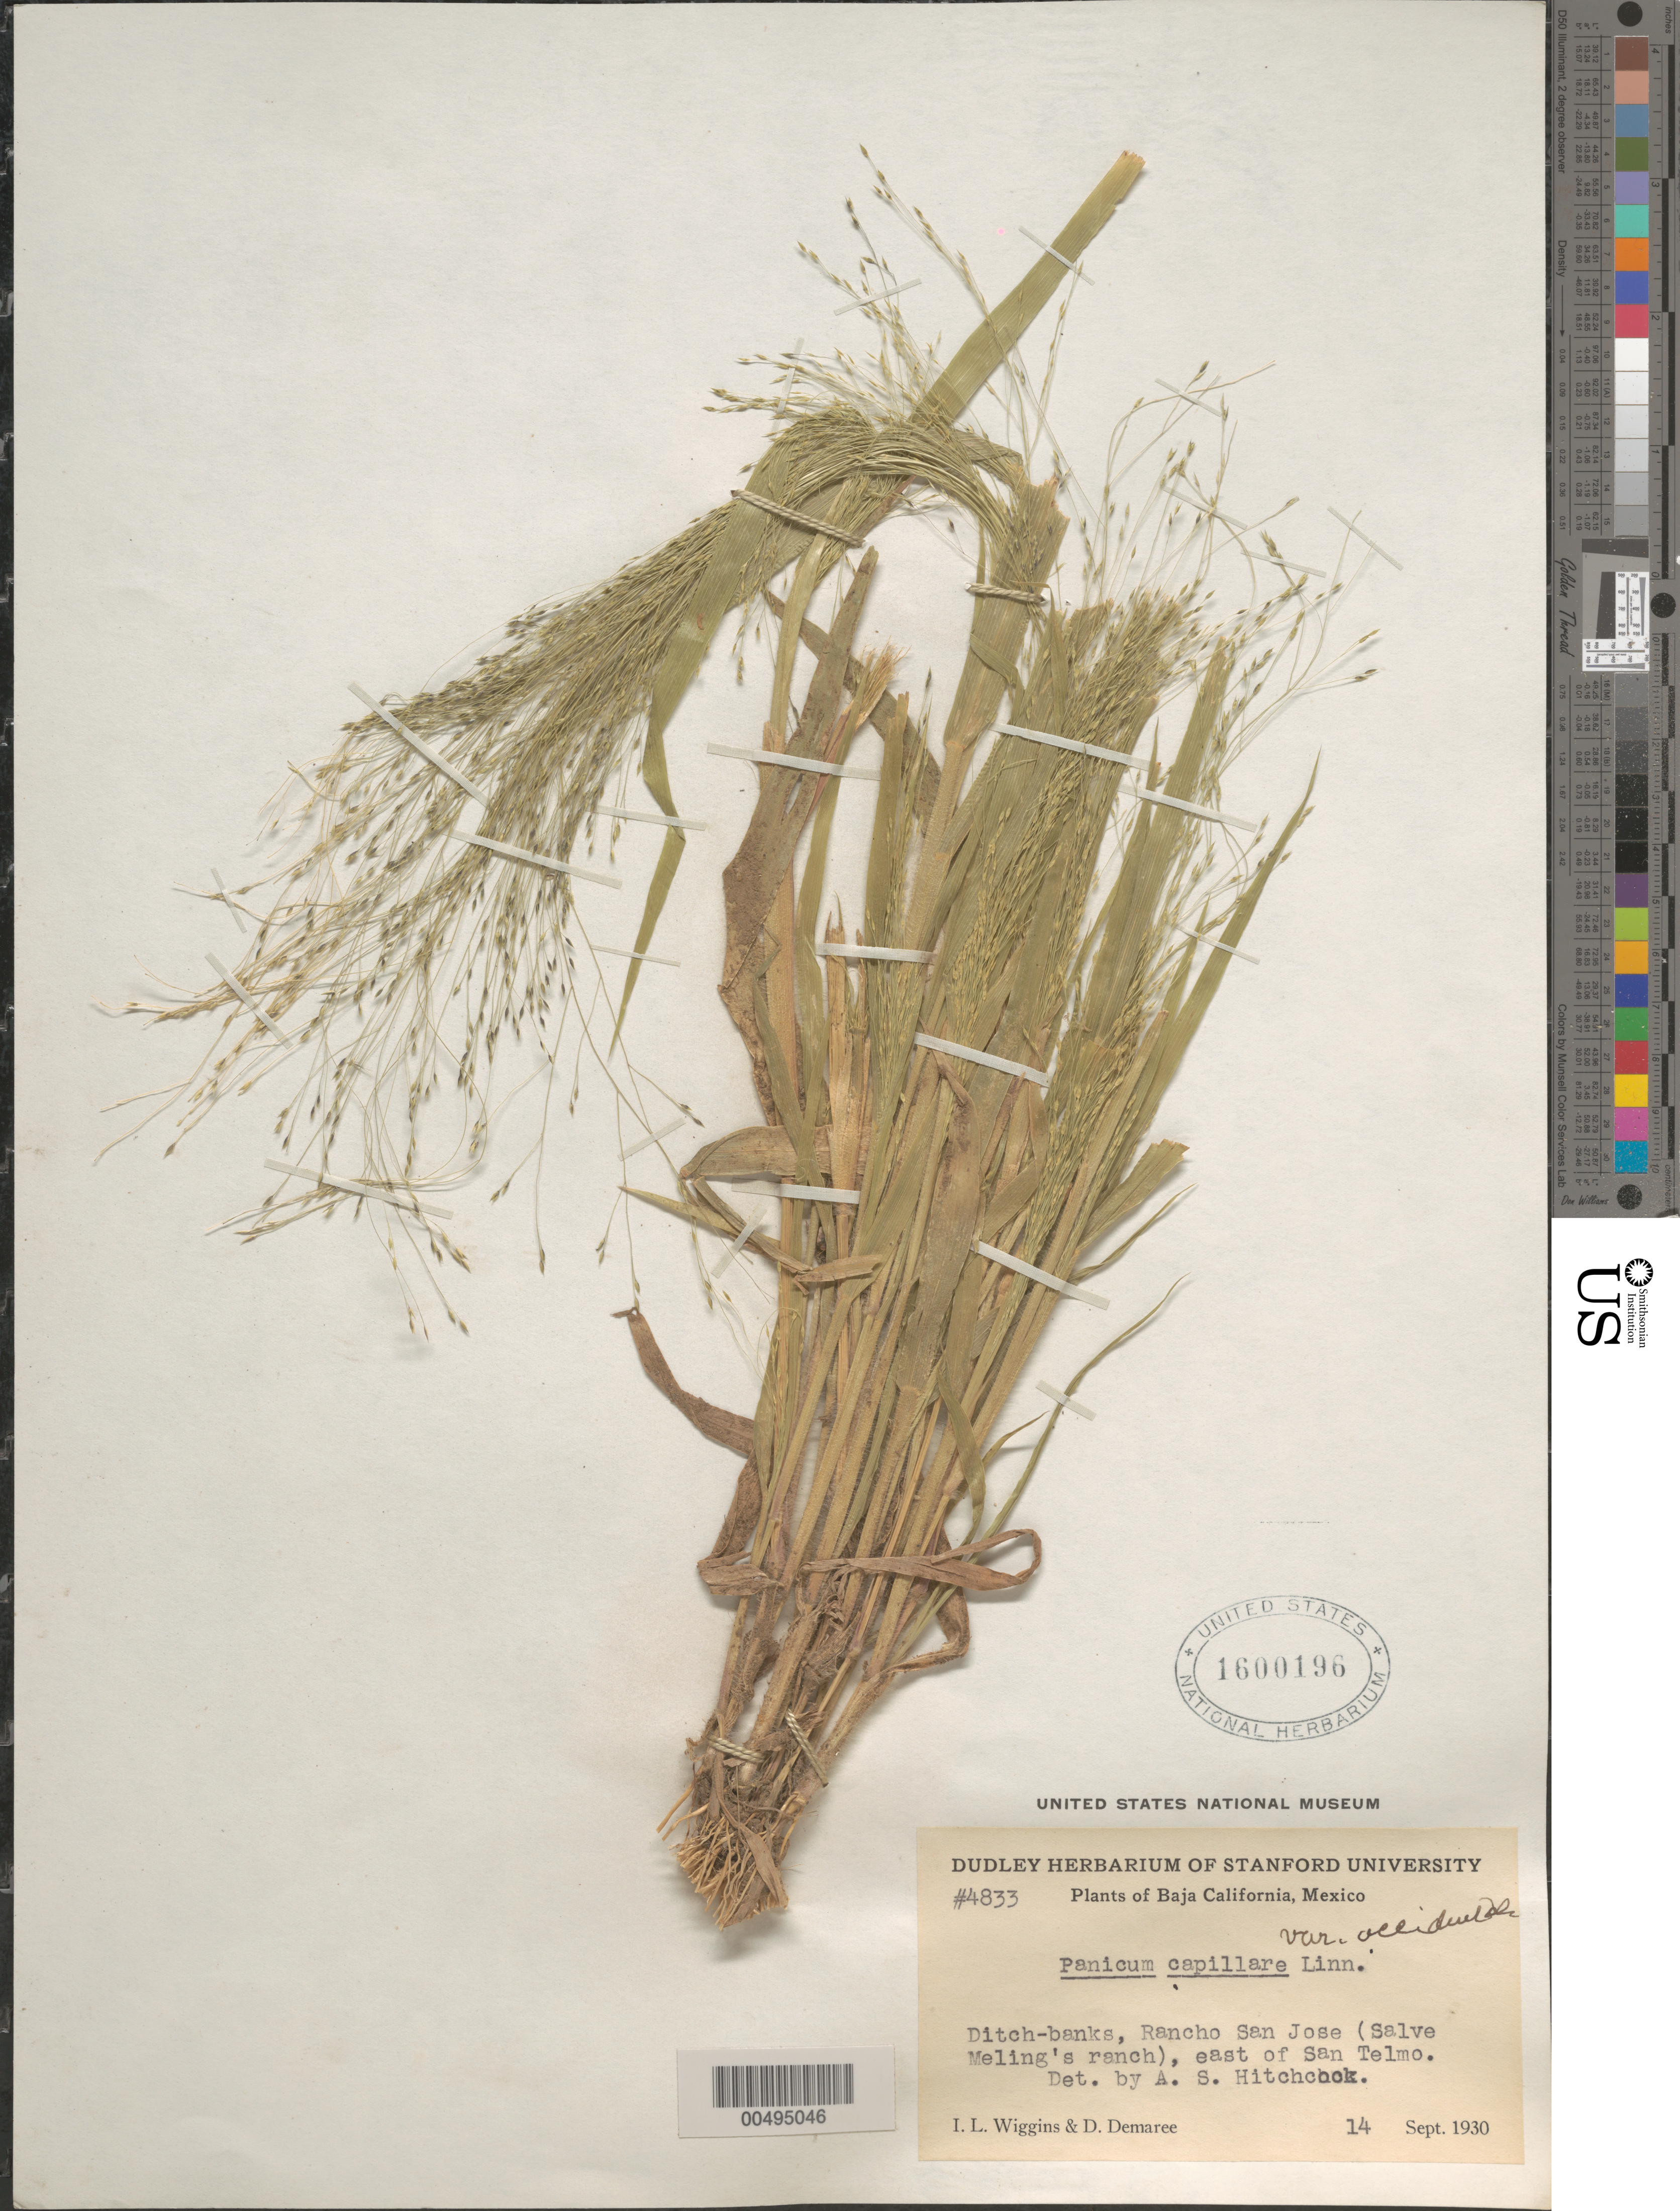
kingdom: Plantae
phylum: Tracheophyta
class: Liliopsida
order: Poales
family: Poaceae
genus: Panicum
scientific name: Panicum capillare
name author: L.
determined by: Hitchcock, Albert S.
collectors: I. L. Wiggins & D. Demaree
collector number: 4833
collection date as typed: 14 Sep 1930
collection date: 1930-09-14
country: Mexico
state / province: Baja California Norte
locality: Rancho San Jose (Salve Meling's ranch), E of San Telmo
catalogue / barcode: US 1600196